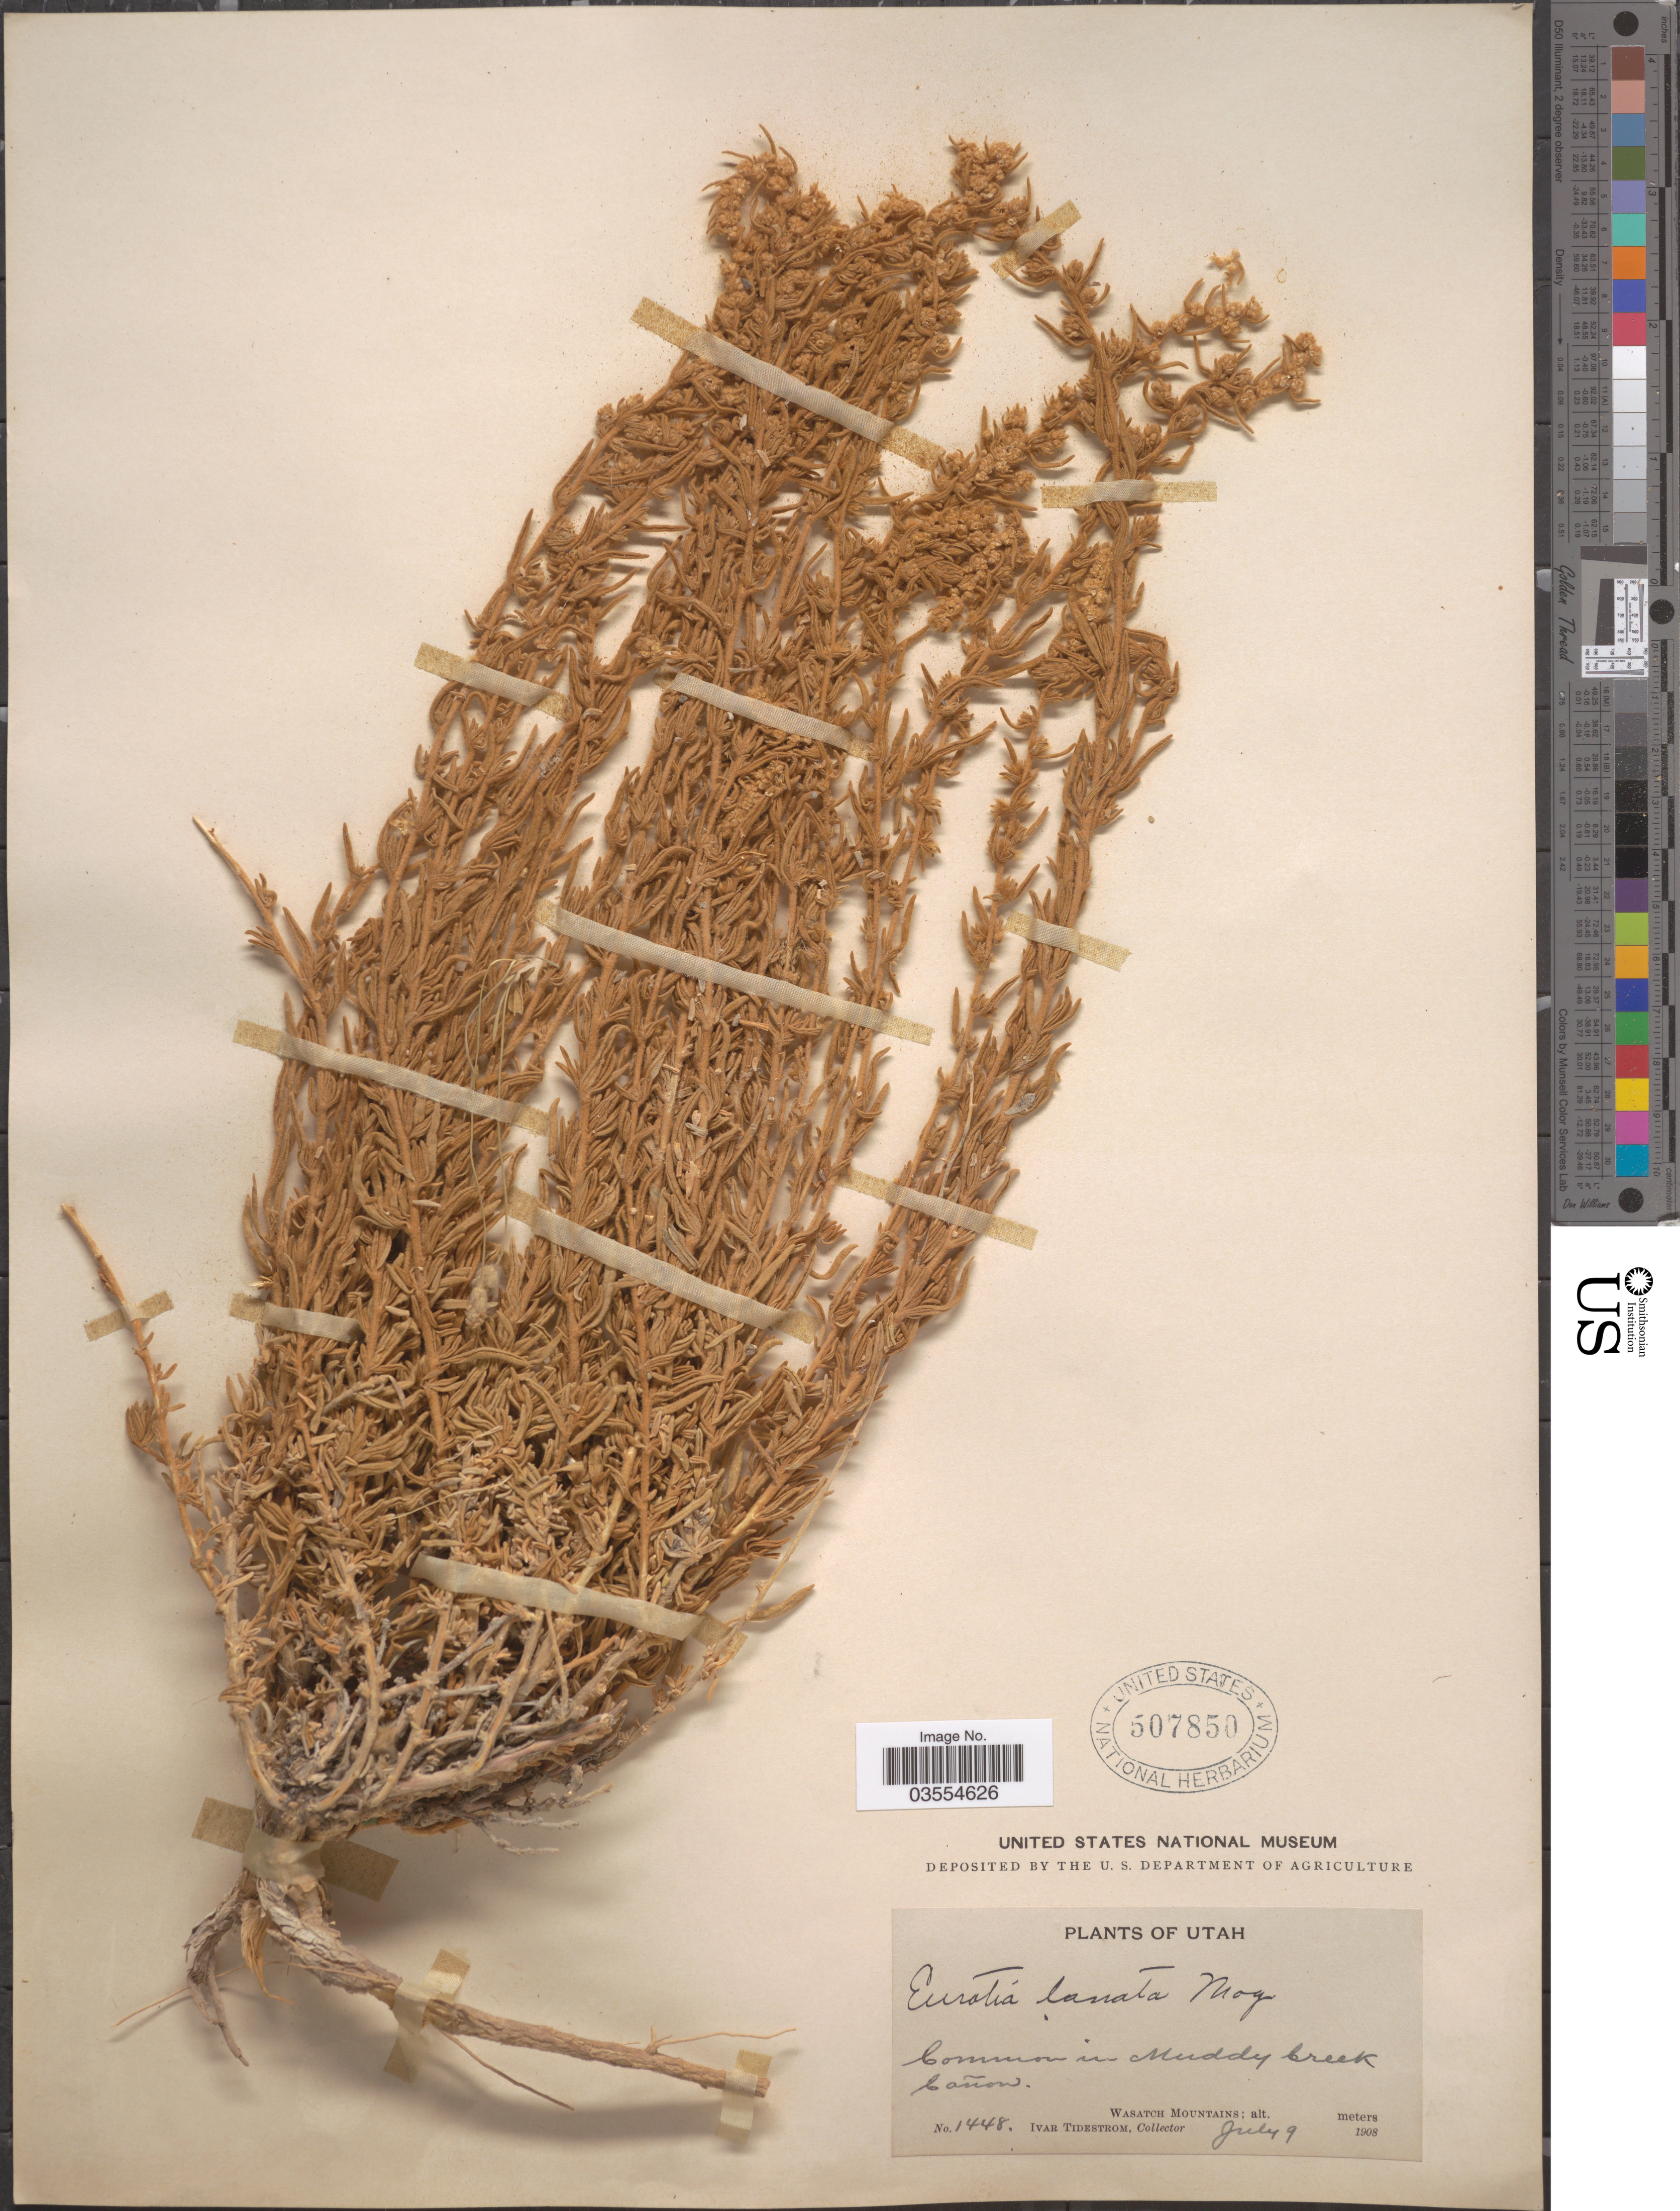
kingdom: Plantae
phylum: Tracheophyta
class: Magnoliopsida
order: Caryophyllales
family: Amaranthaceae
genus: Krascheninnikovia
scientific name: Krascheninnikovia lanata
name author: (Pursh) A. Meeuse & A.Smit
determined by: U.S. National Herbarium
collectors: I. F. Tidestrom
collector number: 1448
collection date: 1908-07-09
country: United States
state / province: Utah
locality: In Muddy Creek Cañon. Wasatch Mountains.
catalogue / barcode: US 507850